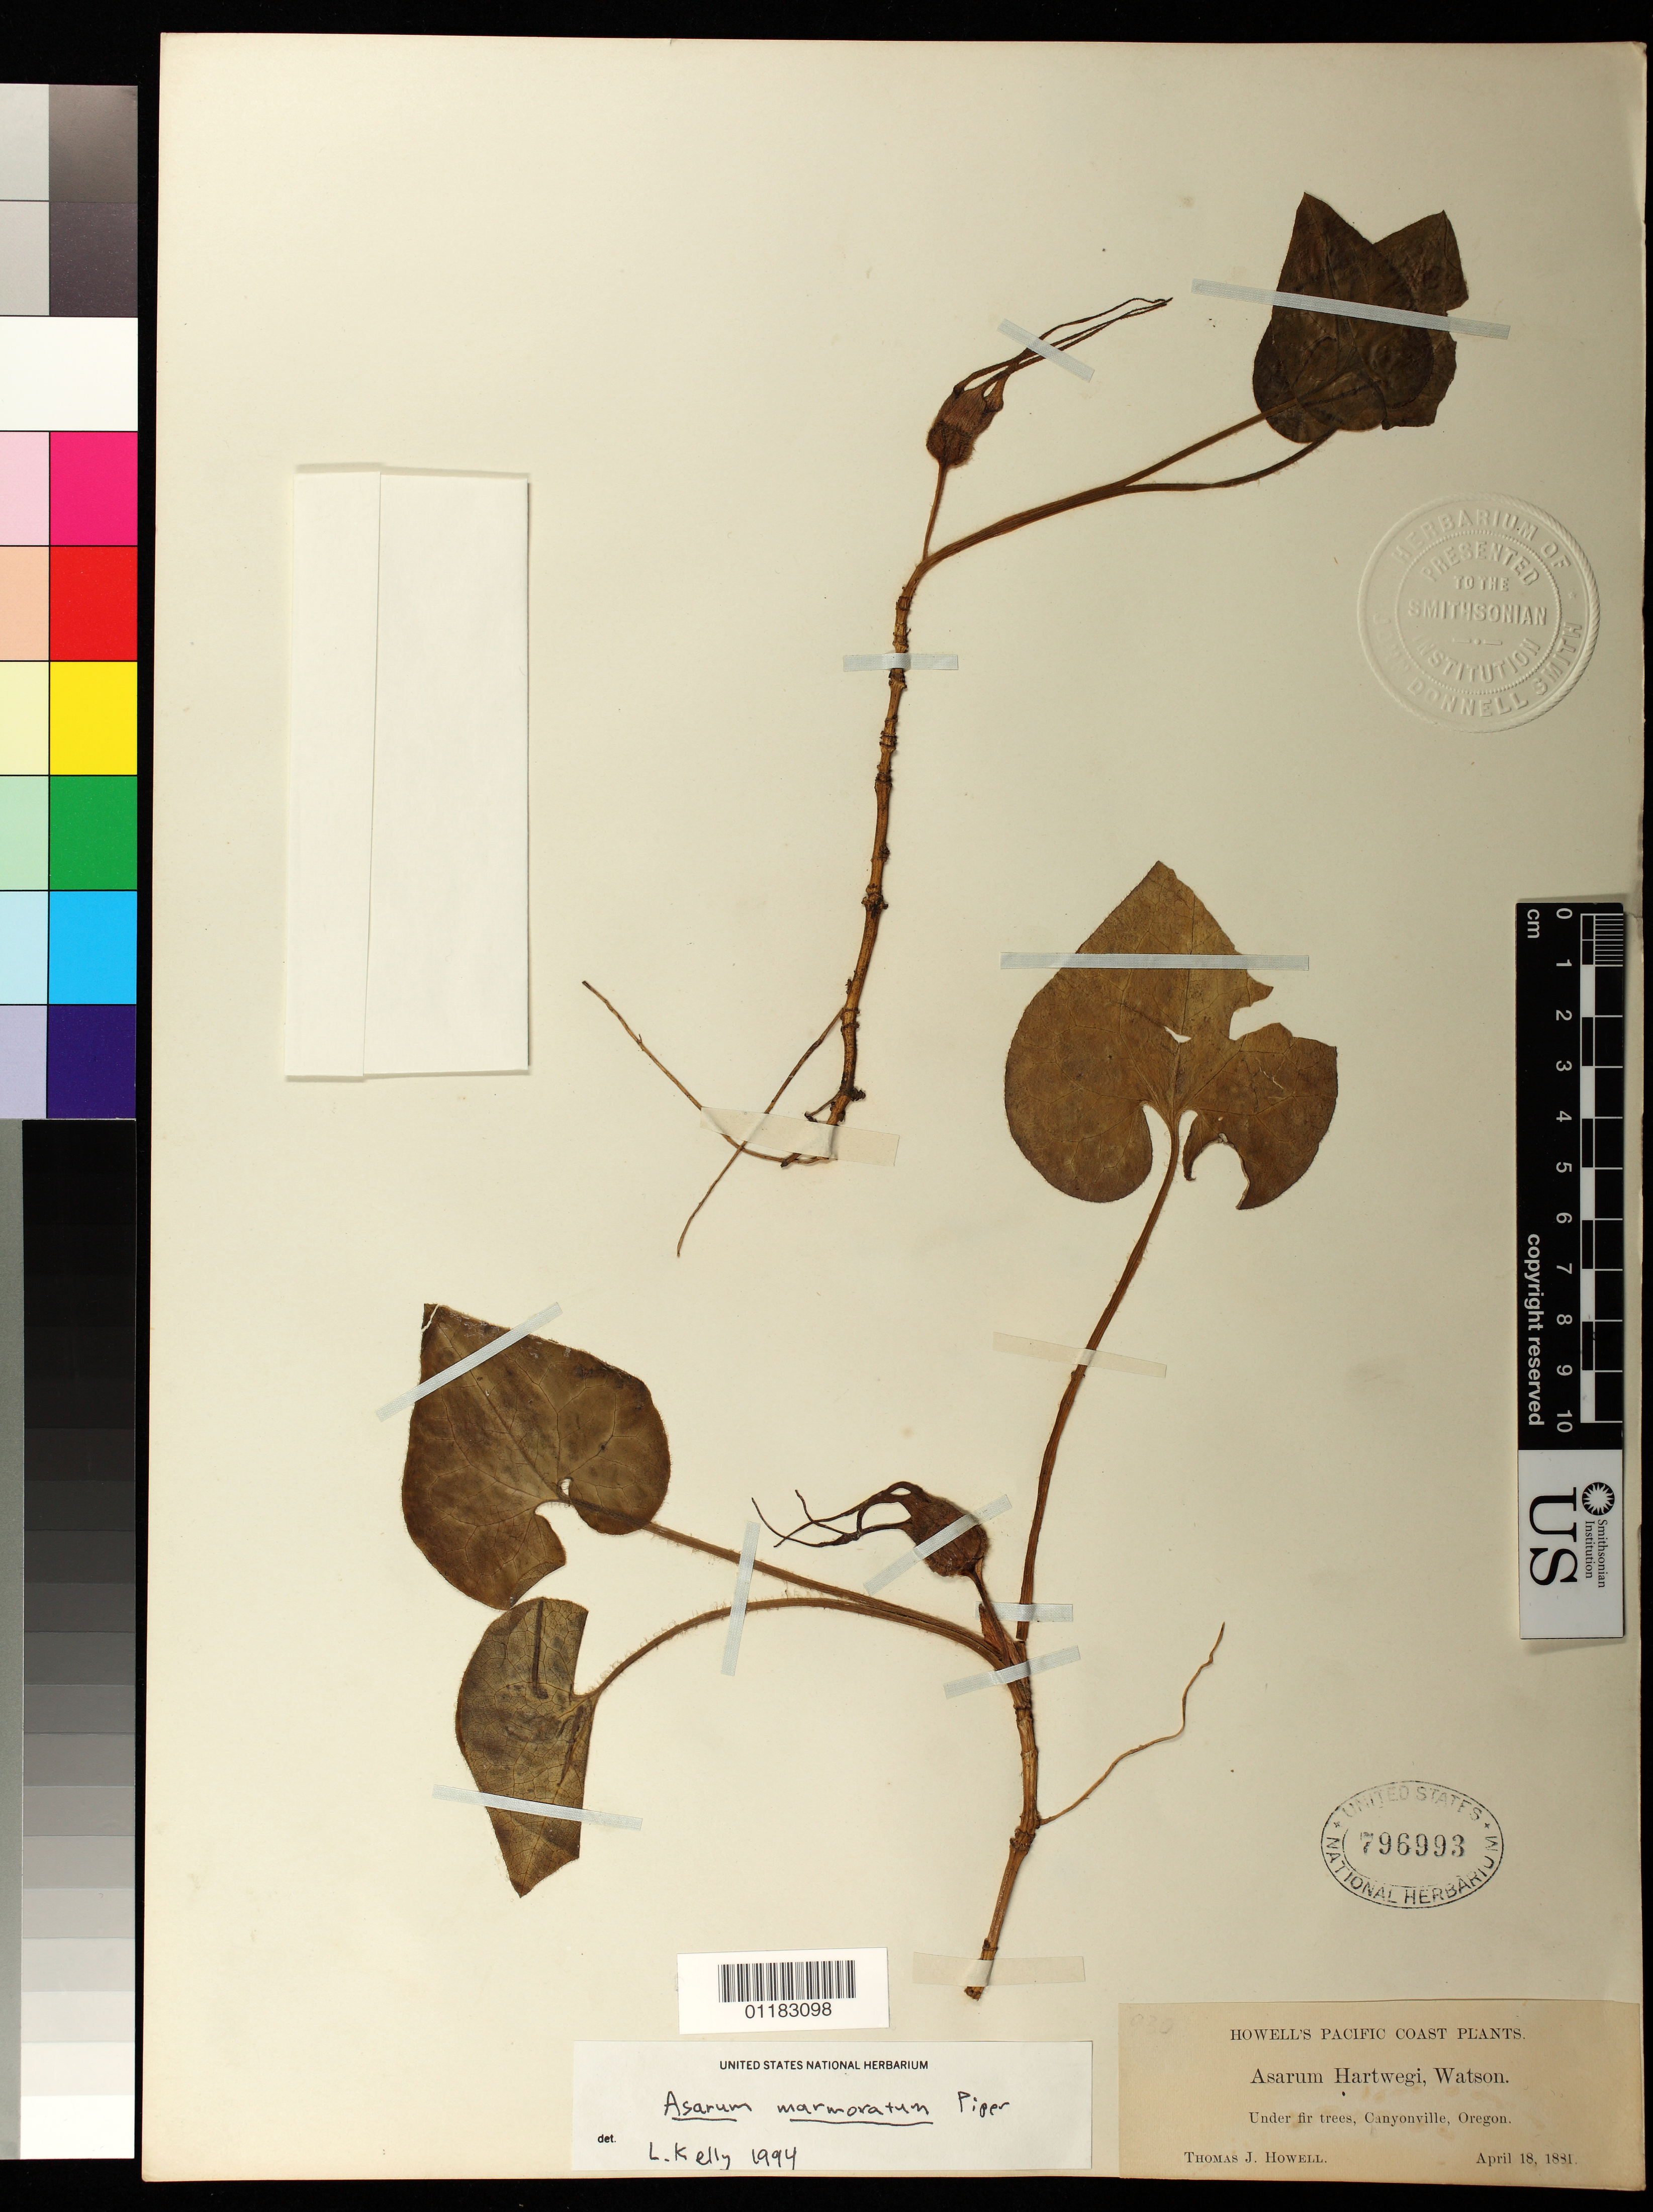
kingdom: Plantae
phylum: Tracheophyta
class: Magnoliopsida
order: Piperales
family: Aristolochiaceae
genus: Asarum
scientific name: Asarum marmoratum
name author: Piper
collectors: T. J. Howell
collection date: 1881-04-18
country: United States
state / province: Oregon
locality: Under fir trees, Canyonville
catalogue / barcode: US 796993